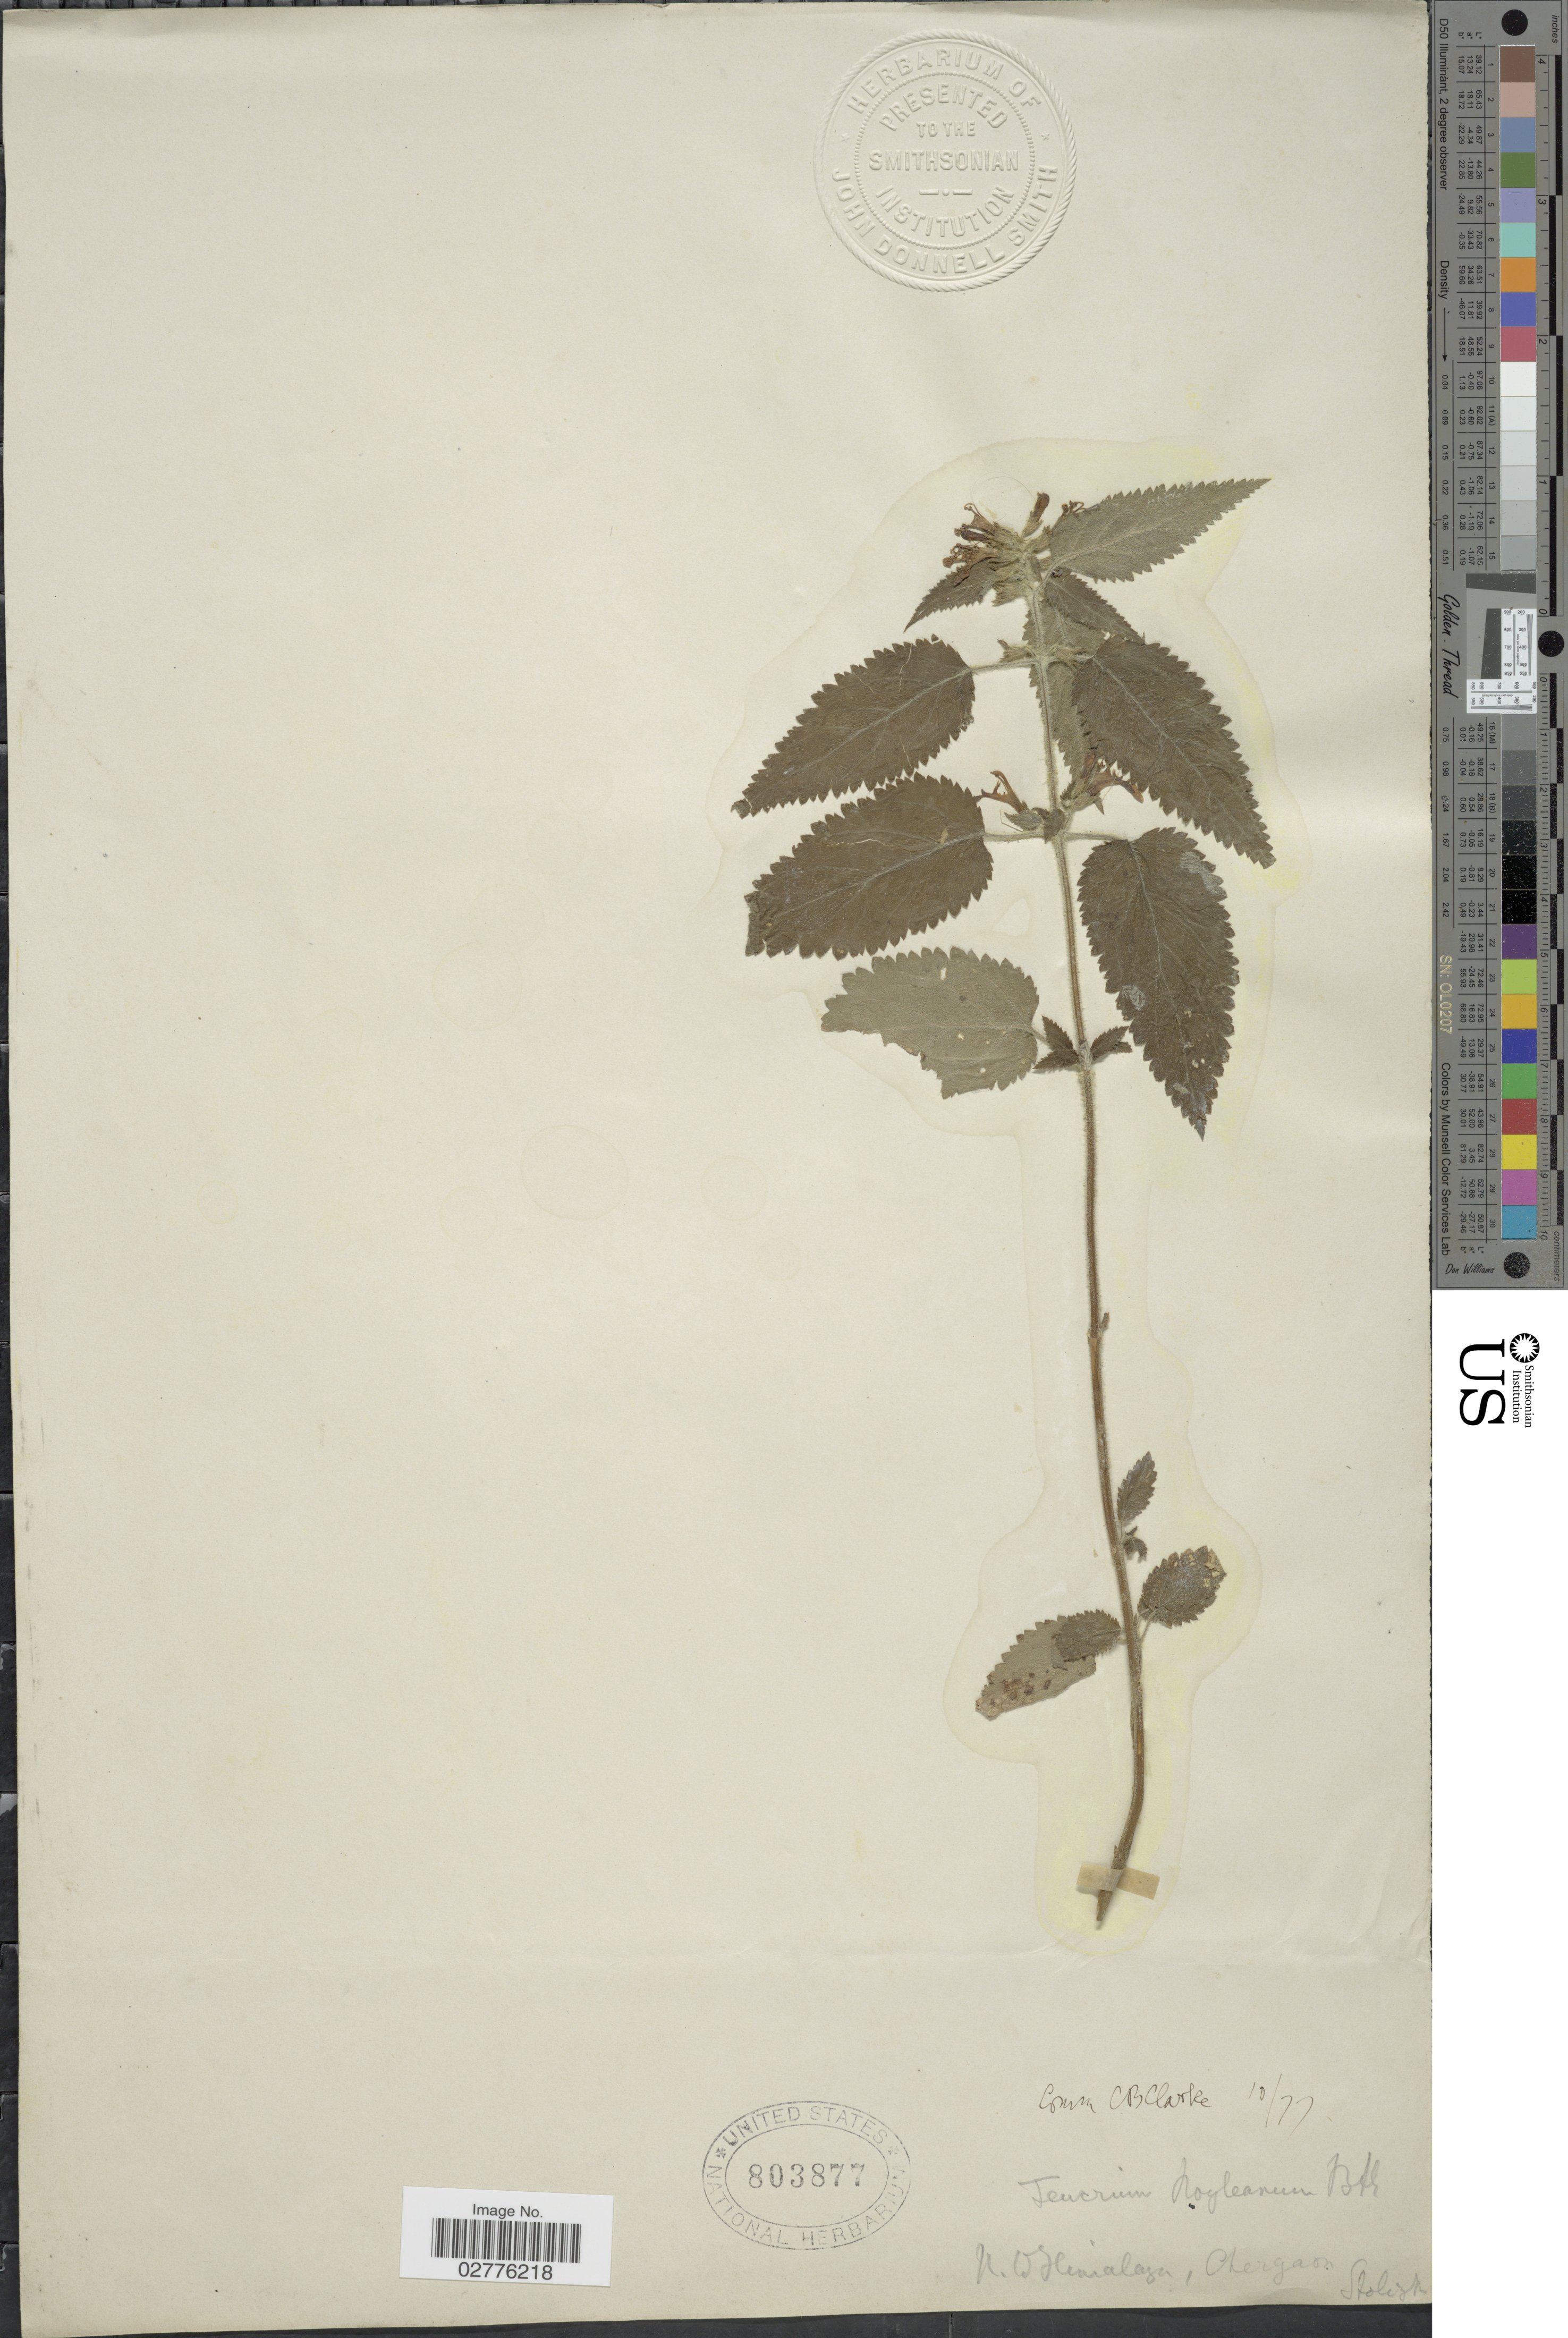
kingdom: Plantae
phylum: Tracheophyta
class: Magnoliopsida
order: Lamiales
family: Lamiaceae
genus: Teucrium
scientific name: Teucrium royleanum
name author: Wall. ex Benth.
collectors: Stolizk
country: India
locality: N.W. Himalaya, Chergaon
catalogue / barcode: US 803877